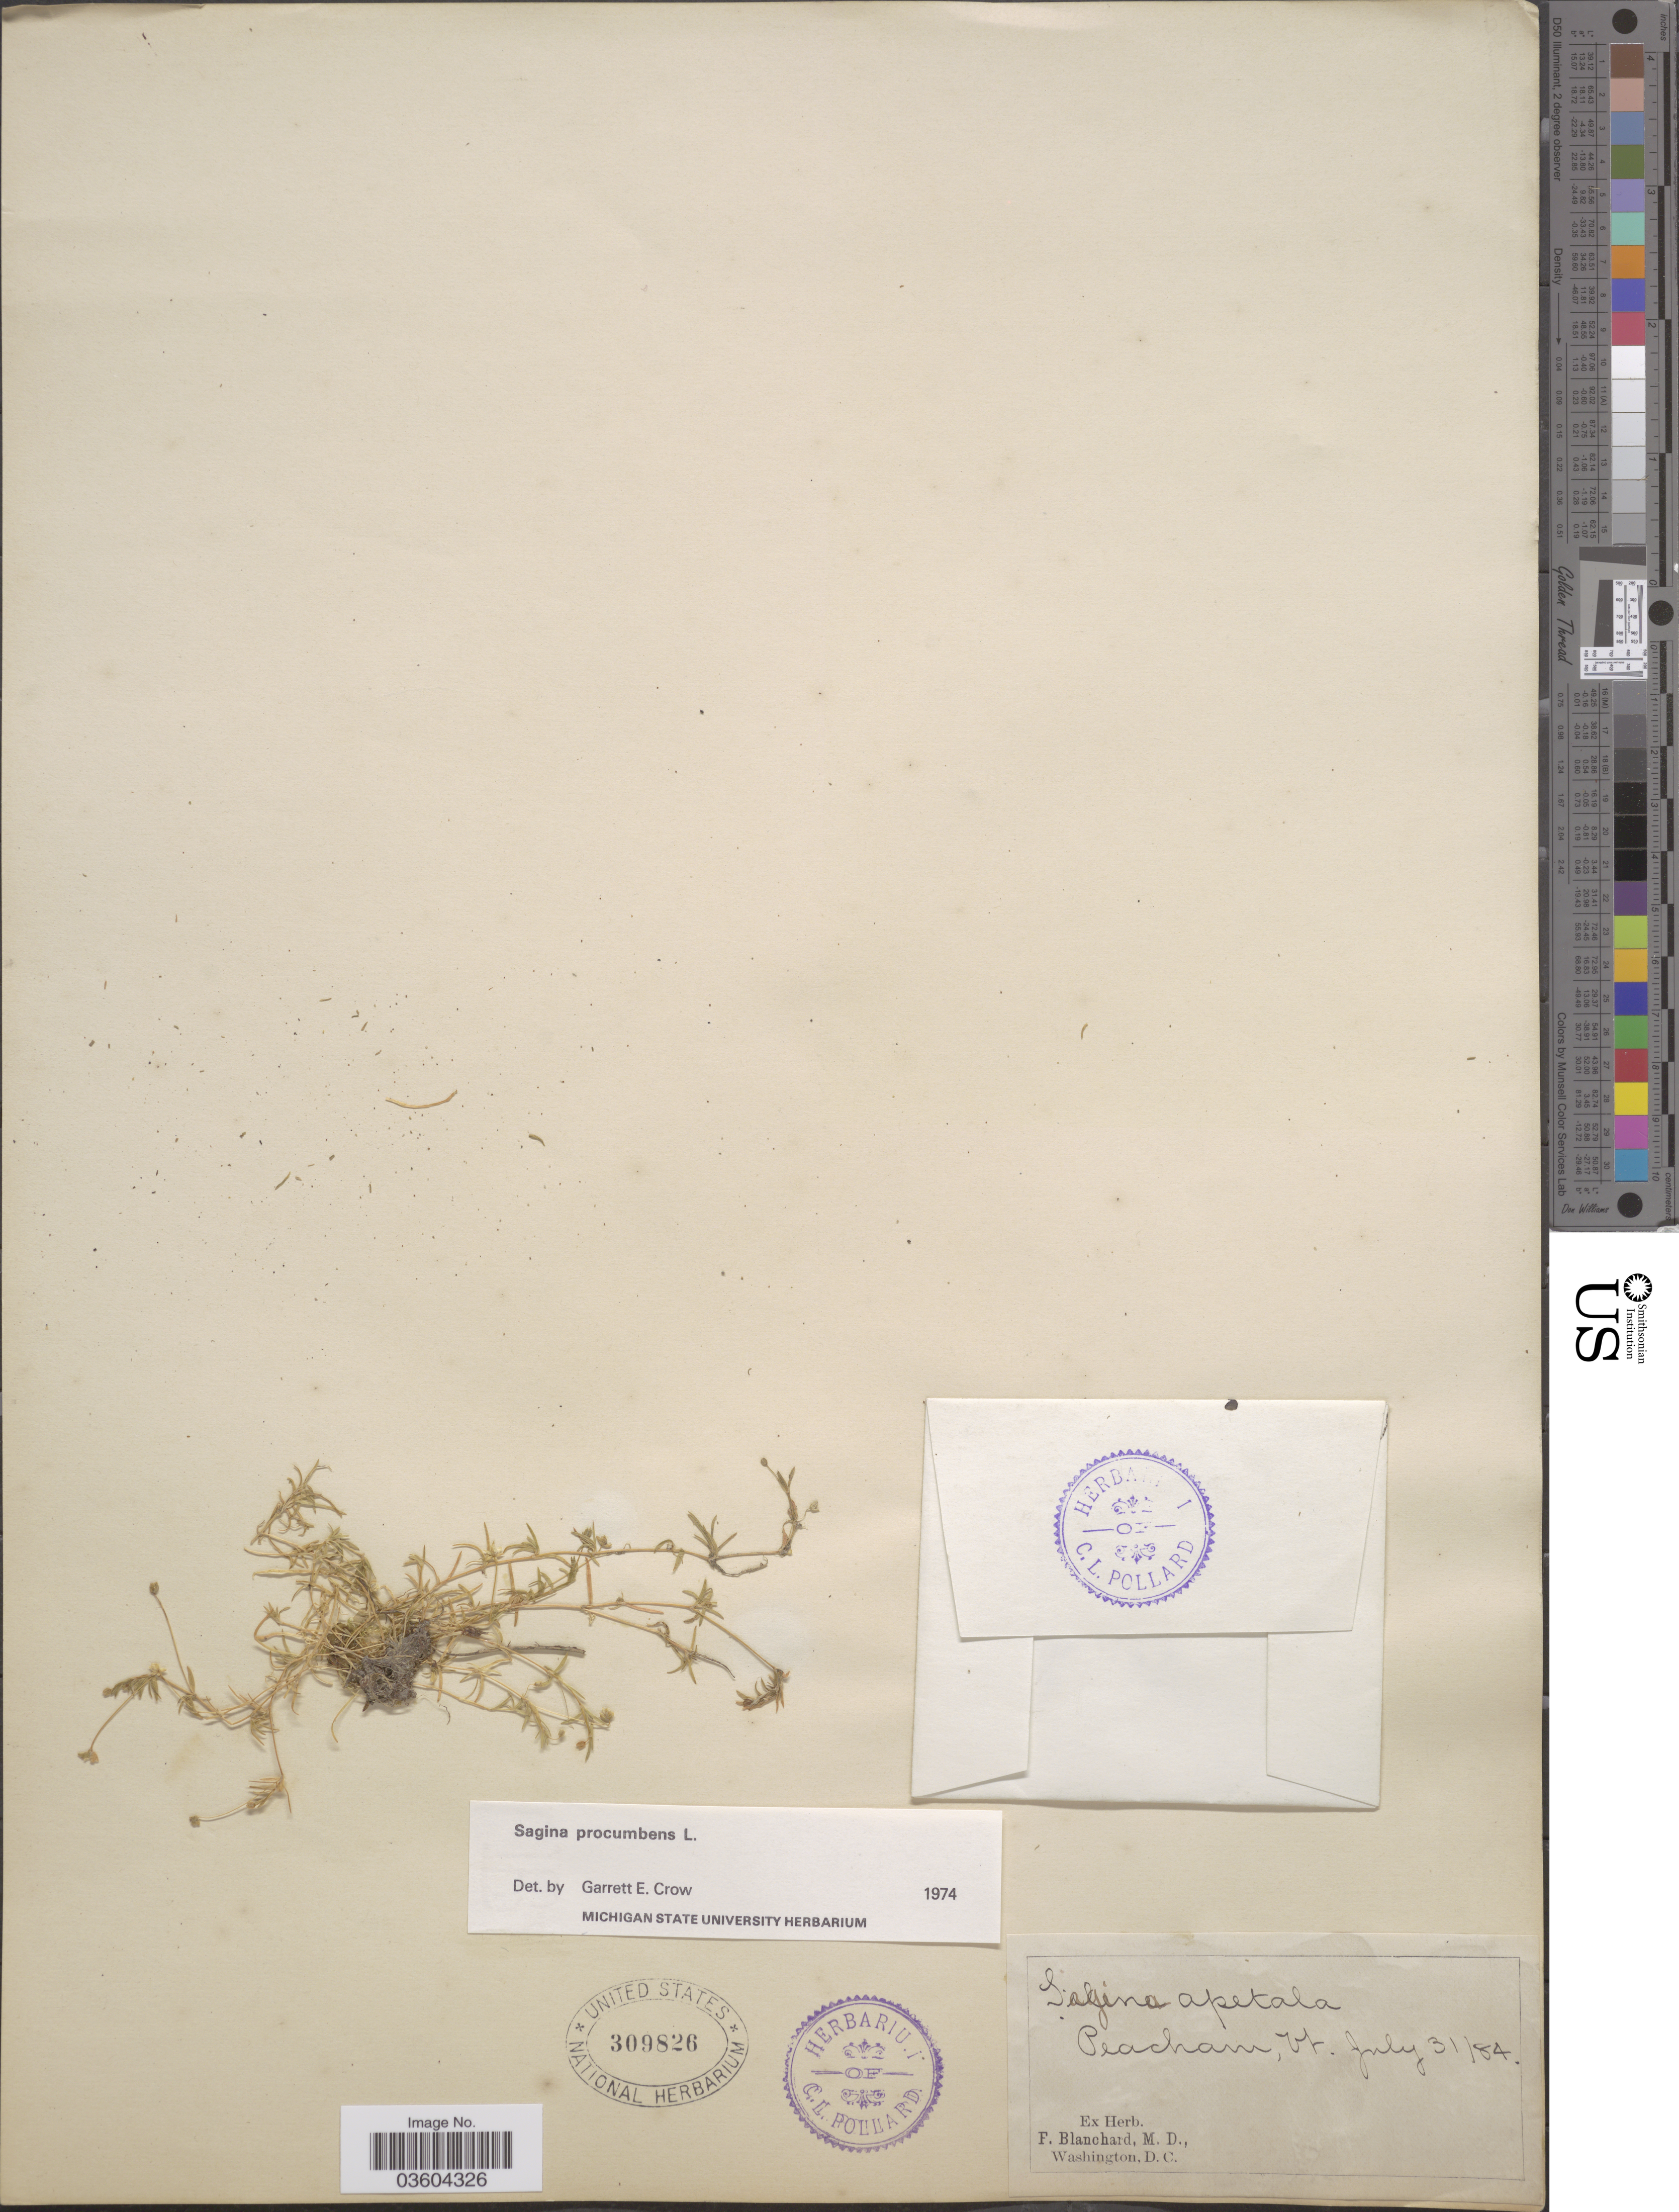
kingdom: Plantae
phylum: Tracheophyta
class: Magnoliopsida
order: Caryophyllales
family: Caryophyllaceae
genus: Sagina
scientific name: Sagina procumbens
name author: L.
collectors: ex herb. F. Blanchard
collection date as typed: Transcribed d/m/y: 31/7/84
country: United States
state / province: Vermont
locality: Peacham.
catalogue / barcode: US 309826